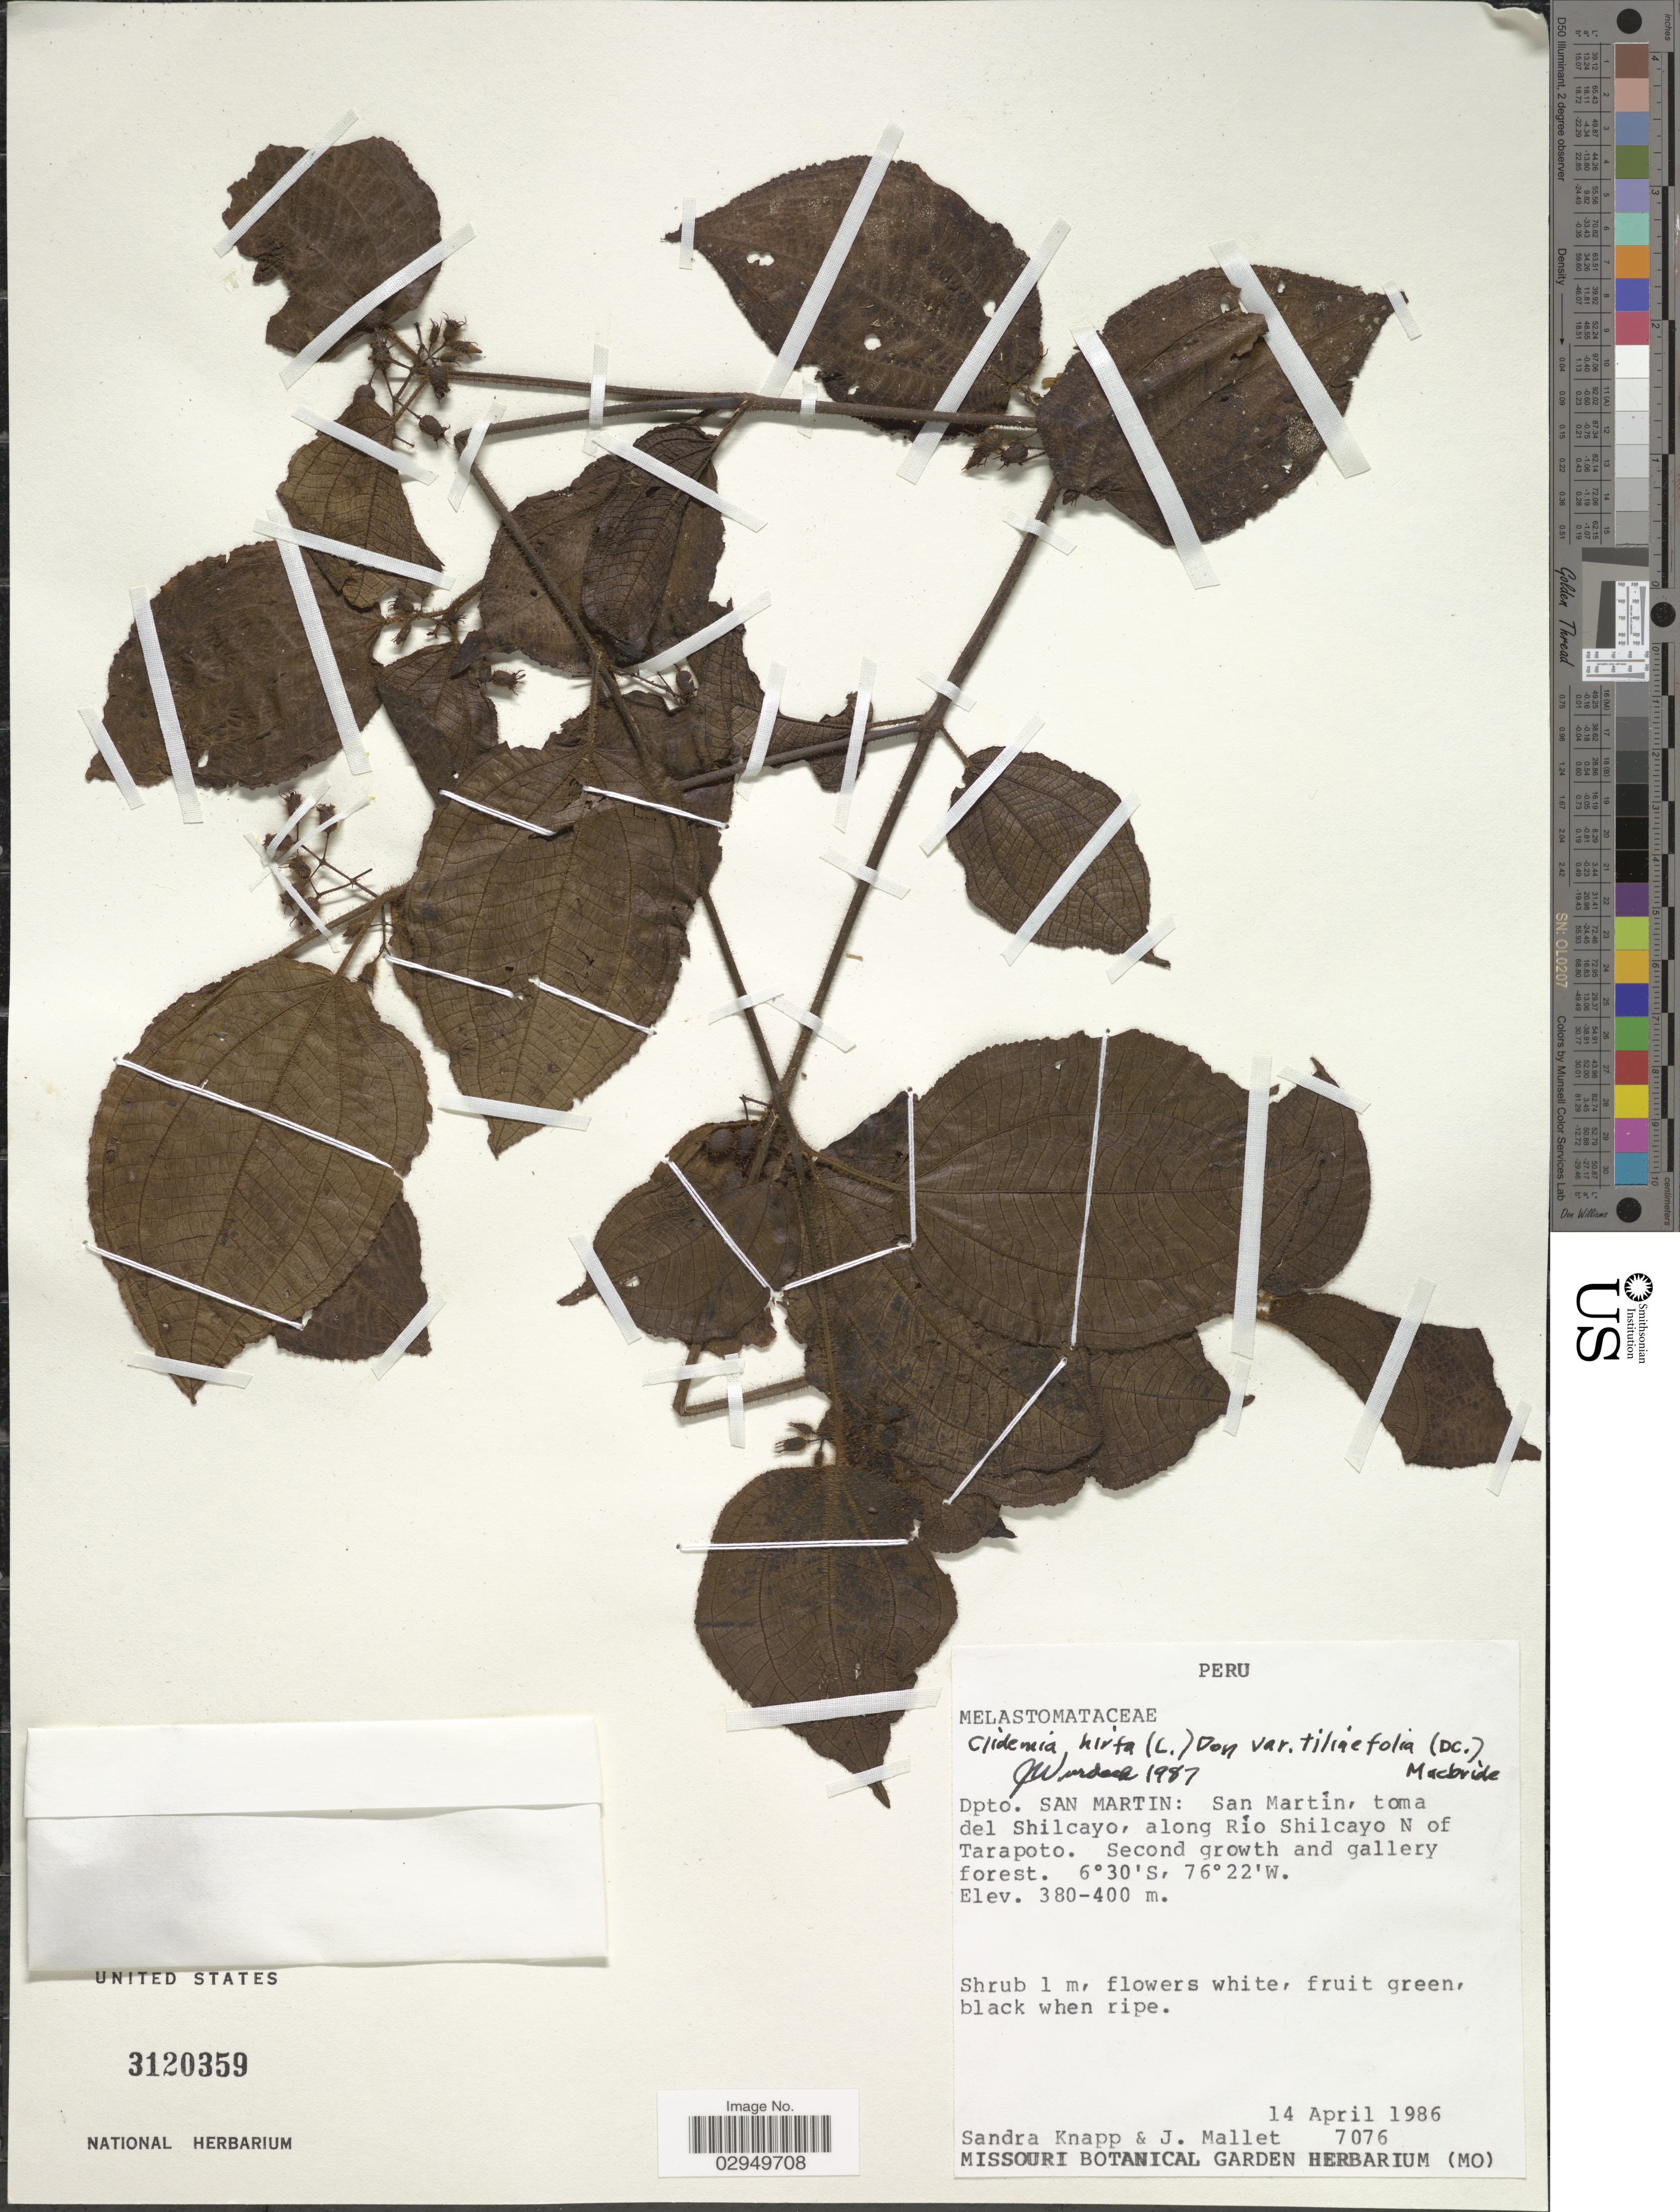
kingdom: Plantae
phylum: Tracheophyta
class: Magnoliopsida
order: Myrtales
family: Melastomataceae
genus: Clidemia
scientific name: Clidemia hirta var. tiliifolia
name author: (DC.) J.F. Macbr.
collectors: S. Knapp & J. Mallet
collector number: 7076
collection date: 1986-04-14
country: Peru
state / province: San Martín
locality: Dpto. San Martin: San Martín, toma del Shilcayo, along Río Shilcayo N of Tarapoto.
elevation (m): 380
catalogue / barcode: US 3120359